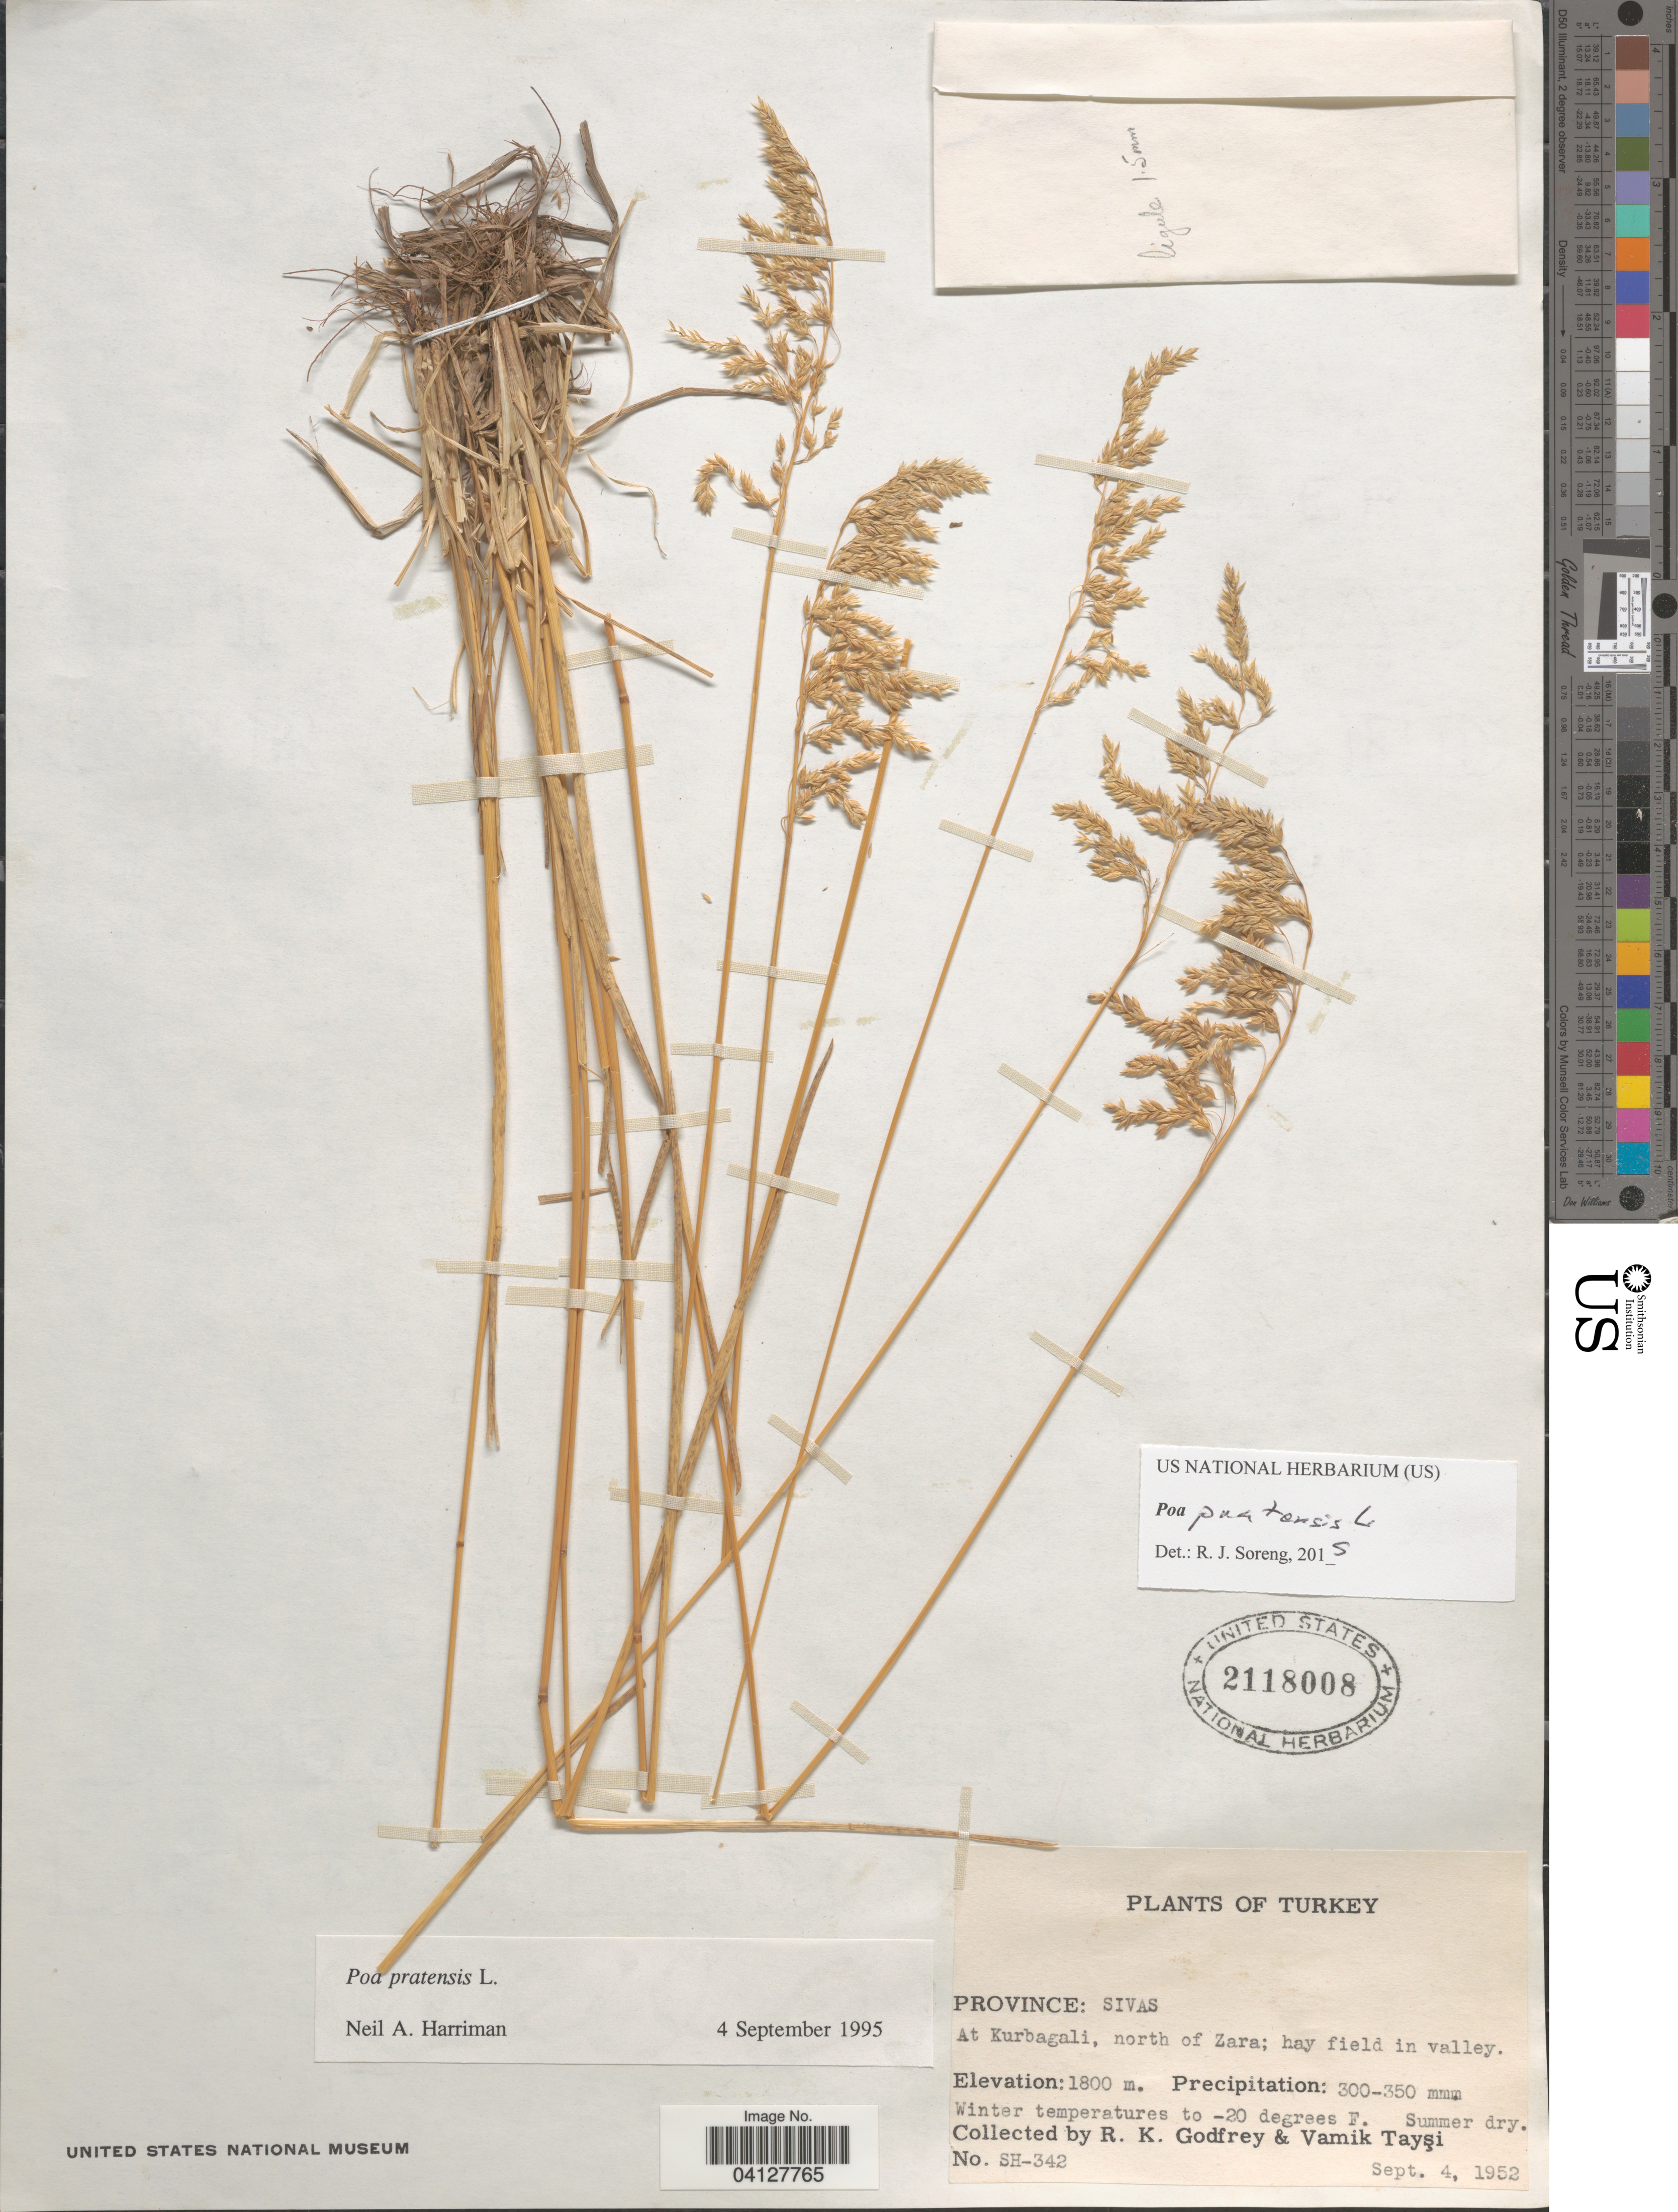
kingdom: Plantae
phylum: Tracheophyta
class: Liliopsida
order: Poales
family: Poaceae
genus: Poa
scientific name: Poa pratensis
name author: L.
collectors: R. K. Godfrey & V. Taysi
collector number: SH-342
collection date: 1952-09-04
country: Turkey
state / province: Sivas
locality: At Kurbagali, north of Zara; hay field in valley.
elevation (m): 1800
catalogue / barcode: US 2118008